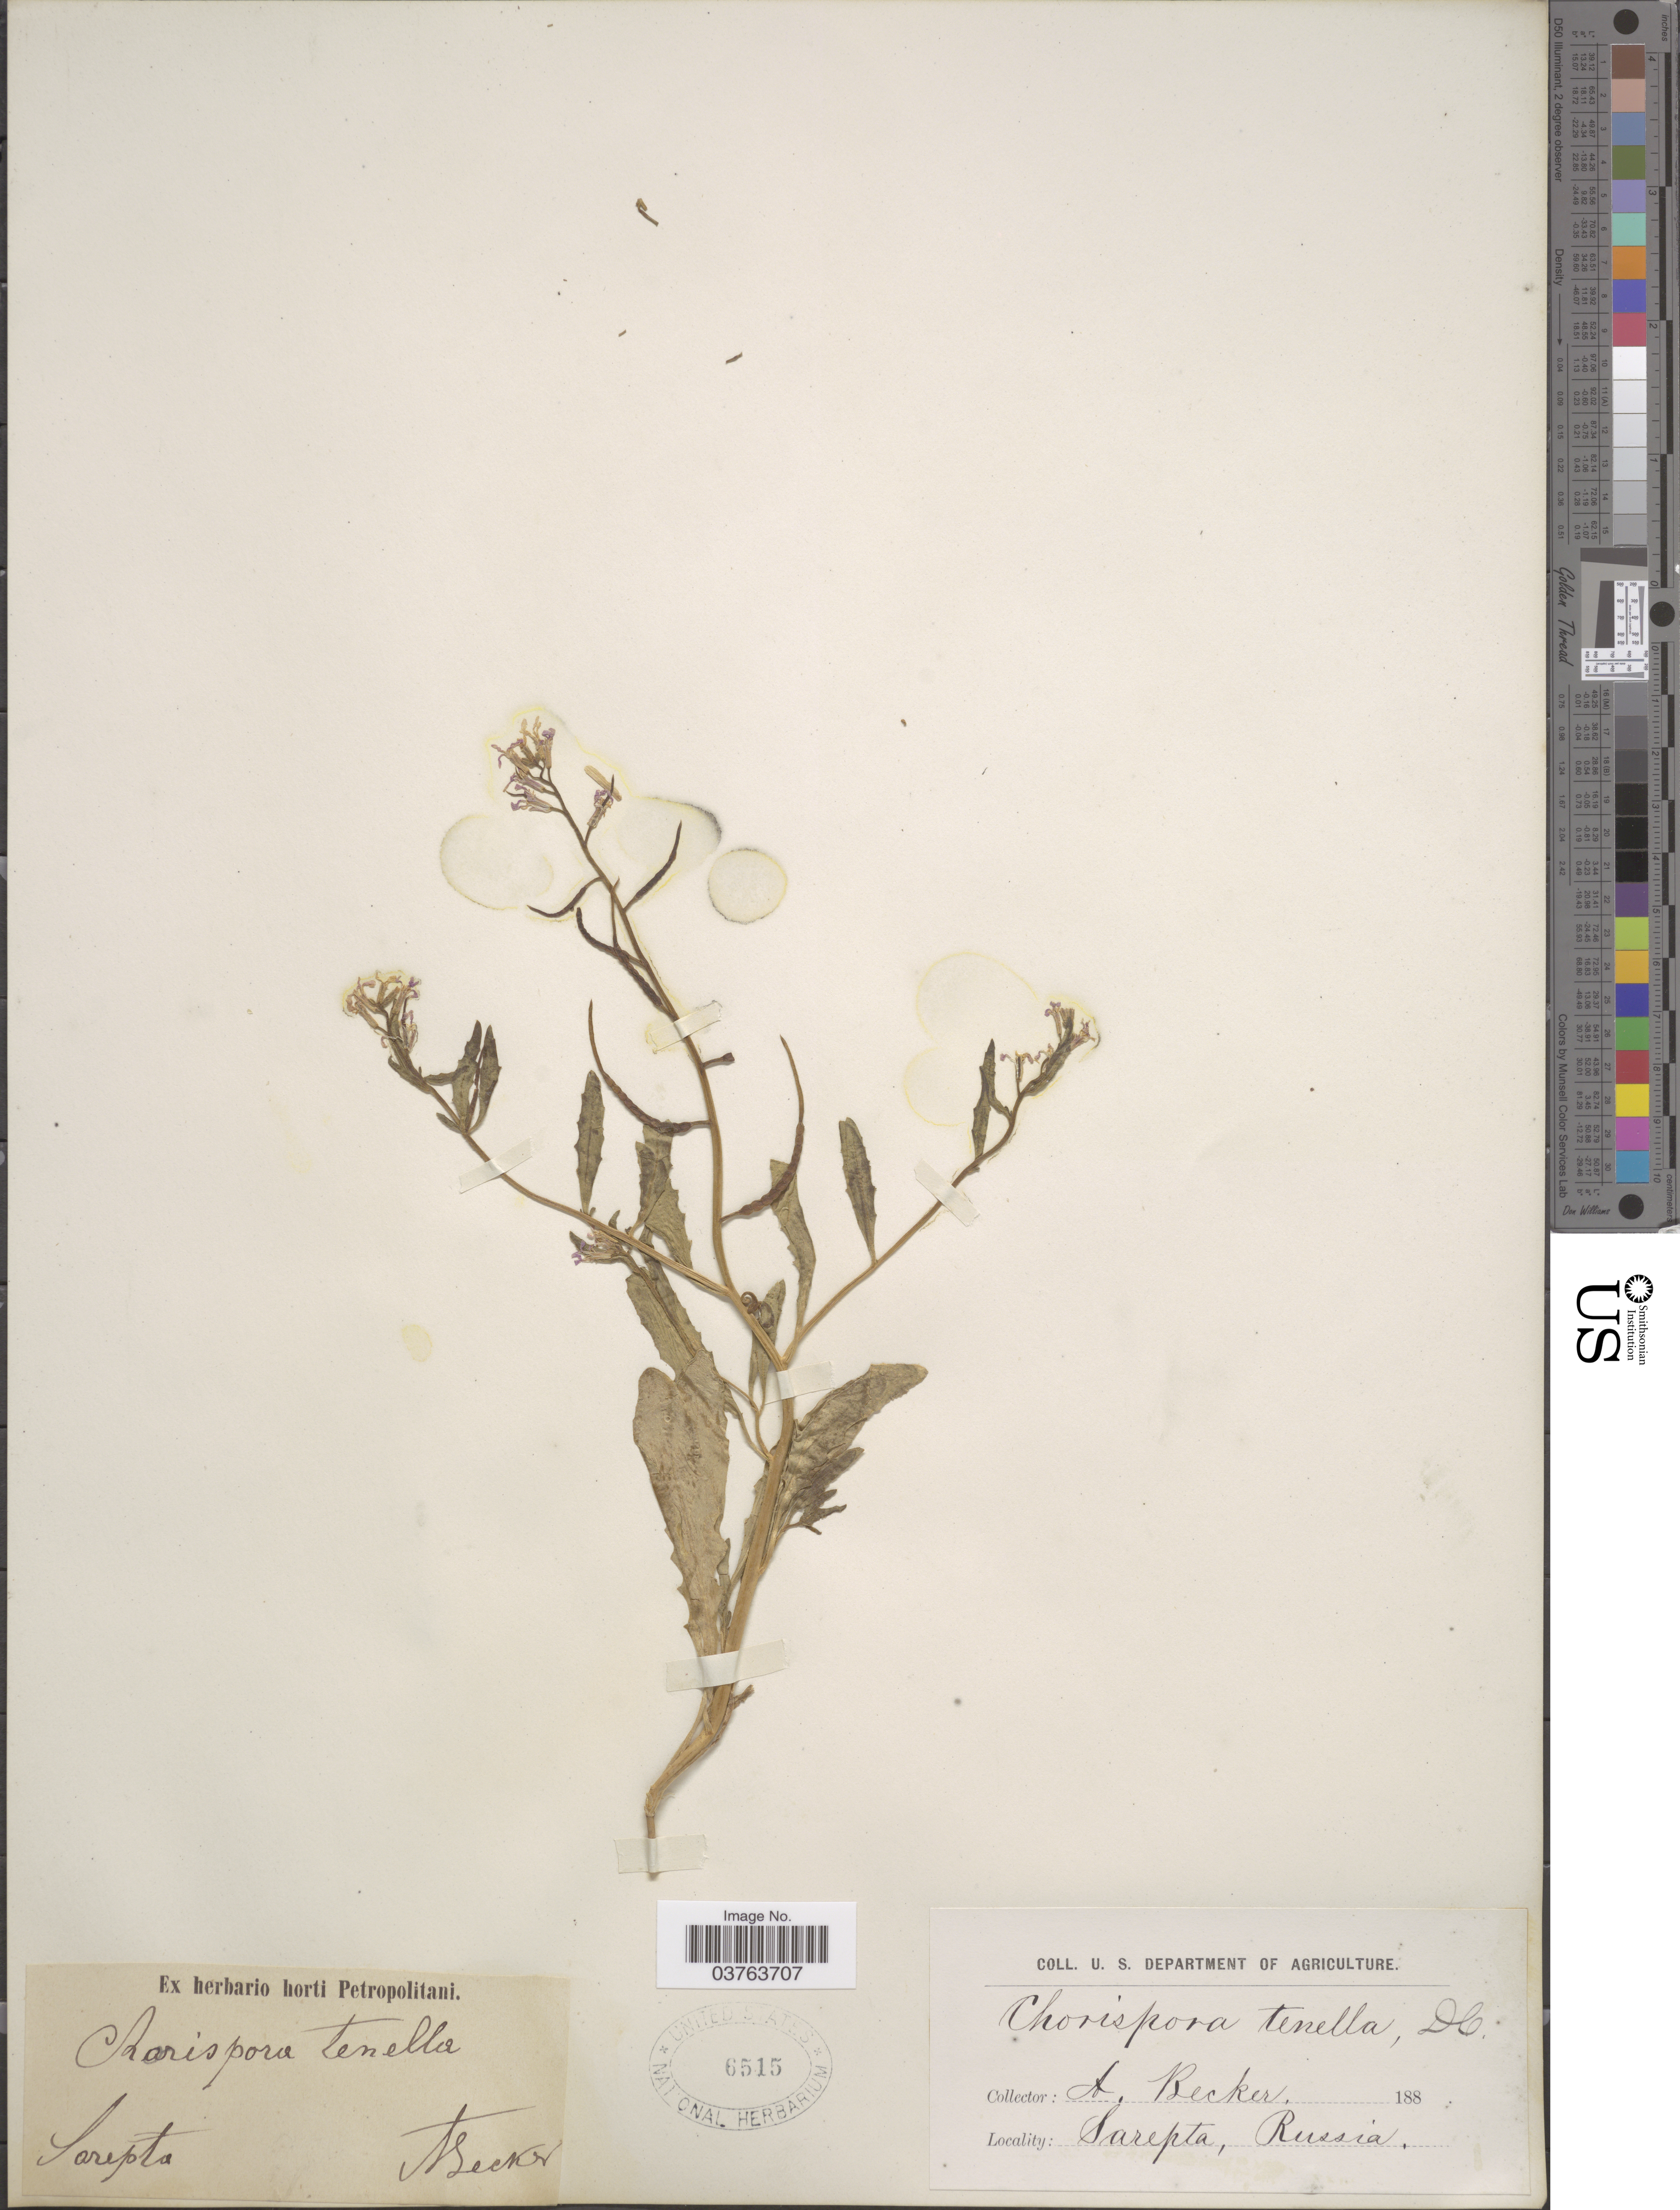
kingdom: Plantae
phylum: Tracheophyta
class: Magnoliopsida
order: Brassicales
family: Brassicaceae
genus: Chorispora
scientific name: Chorispora tenella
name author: DC.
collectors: A. Becker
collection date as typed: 188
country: Russian Federation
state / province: Volgograd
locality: Sarepta, Russia.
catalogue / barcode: US 6515